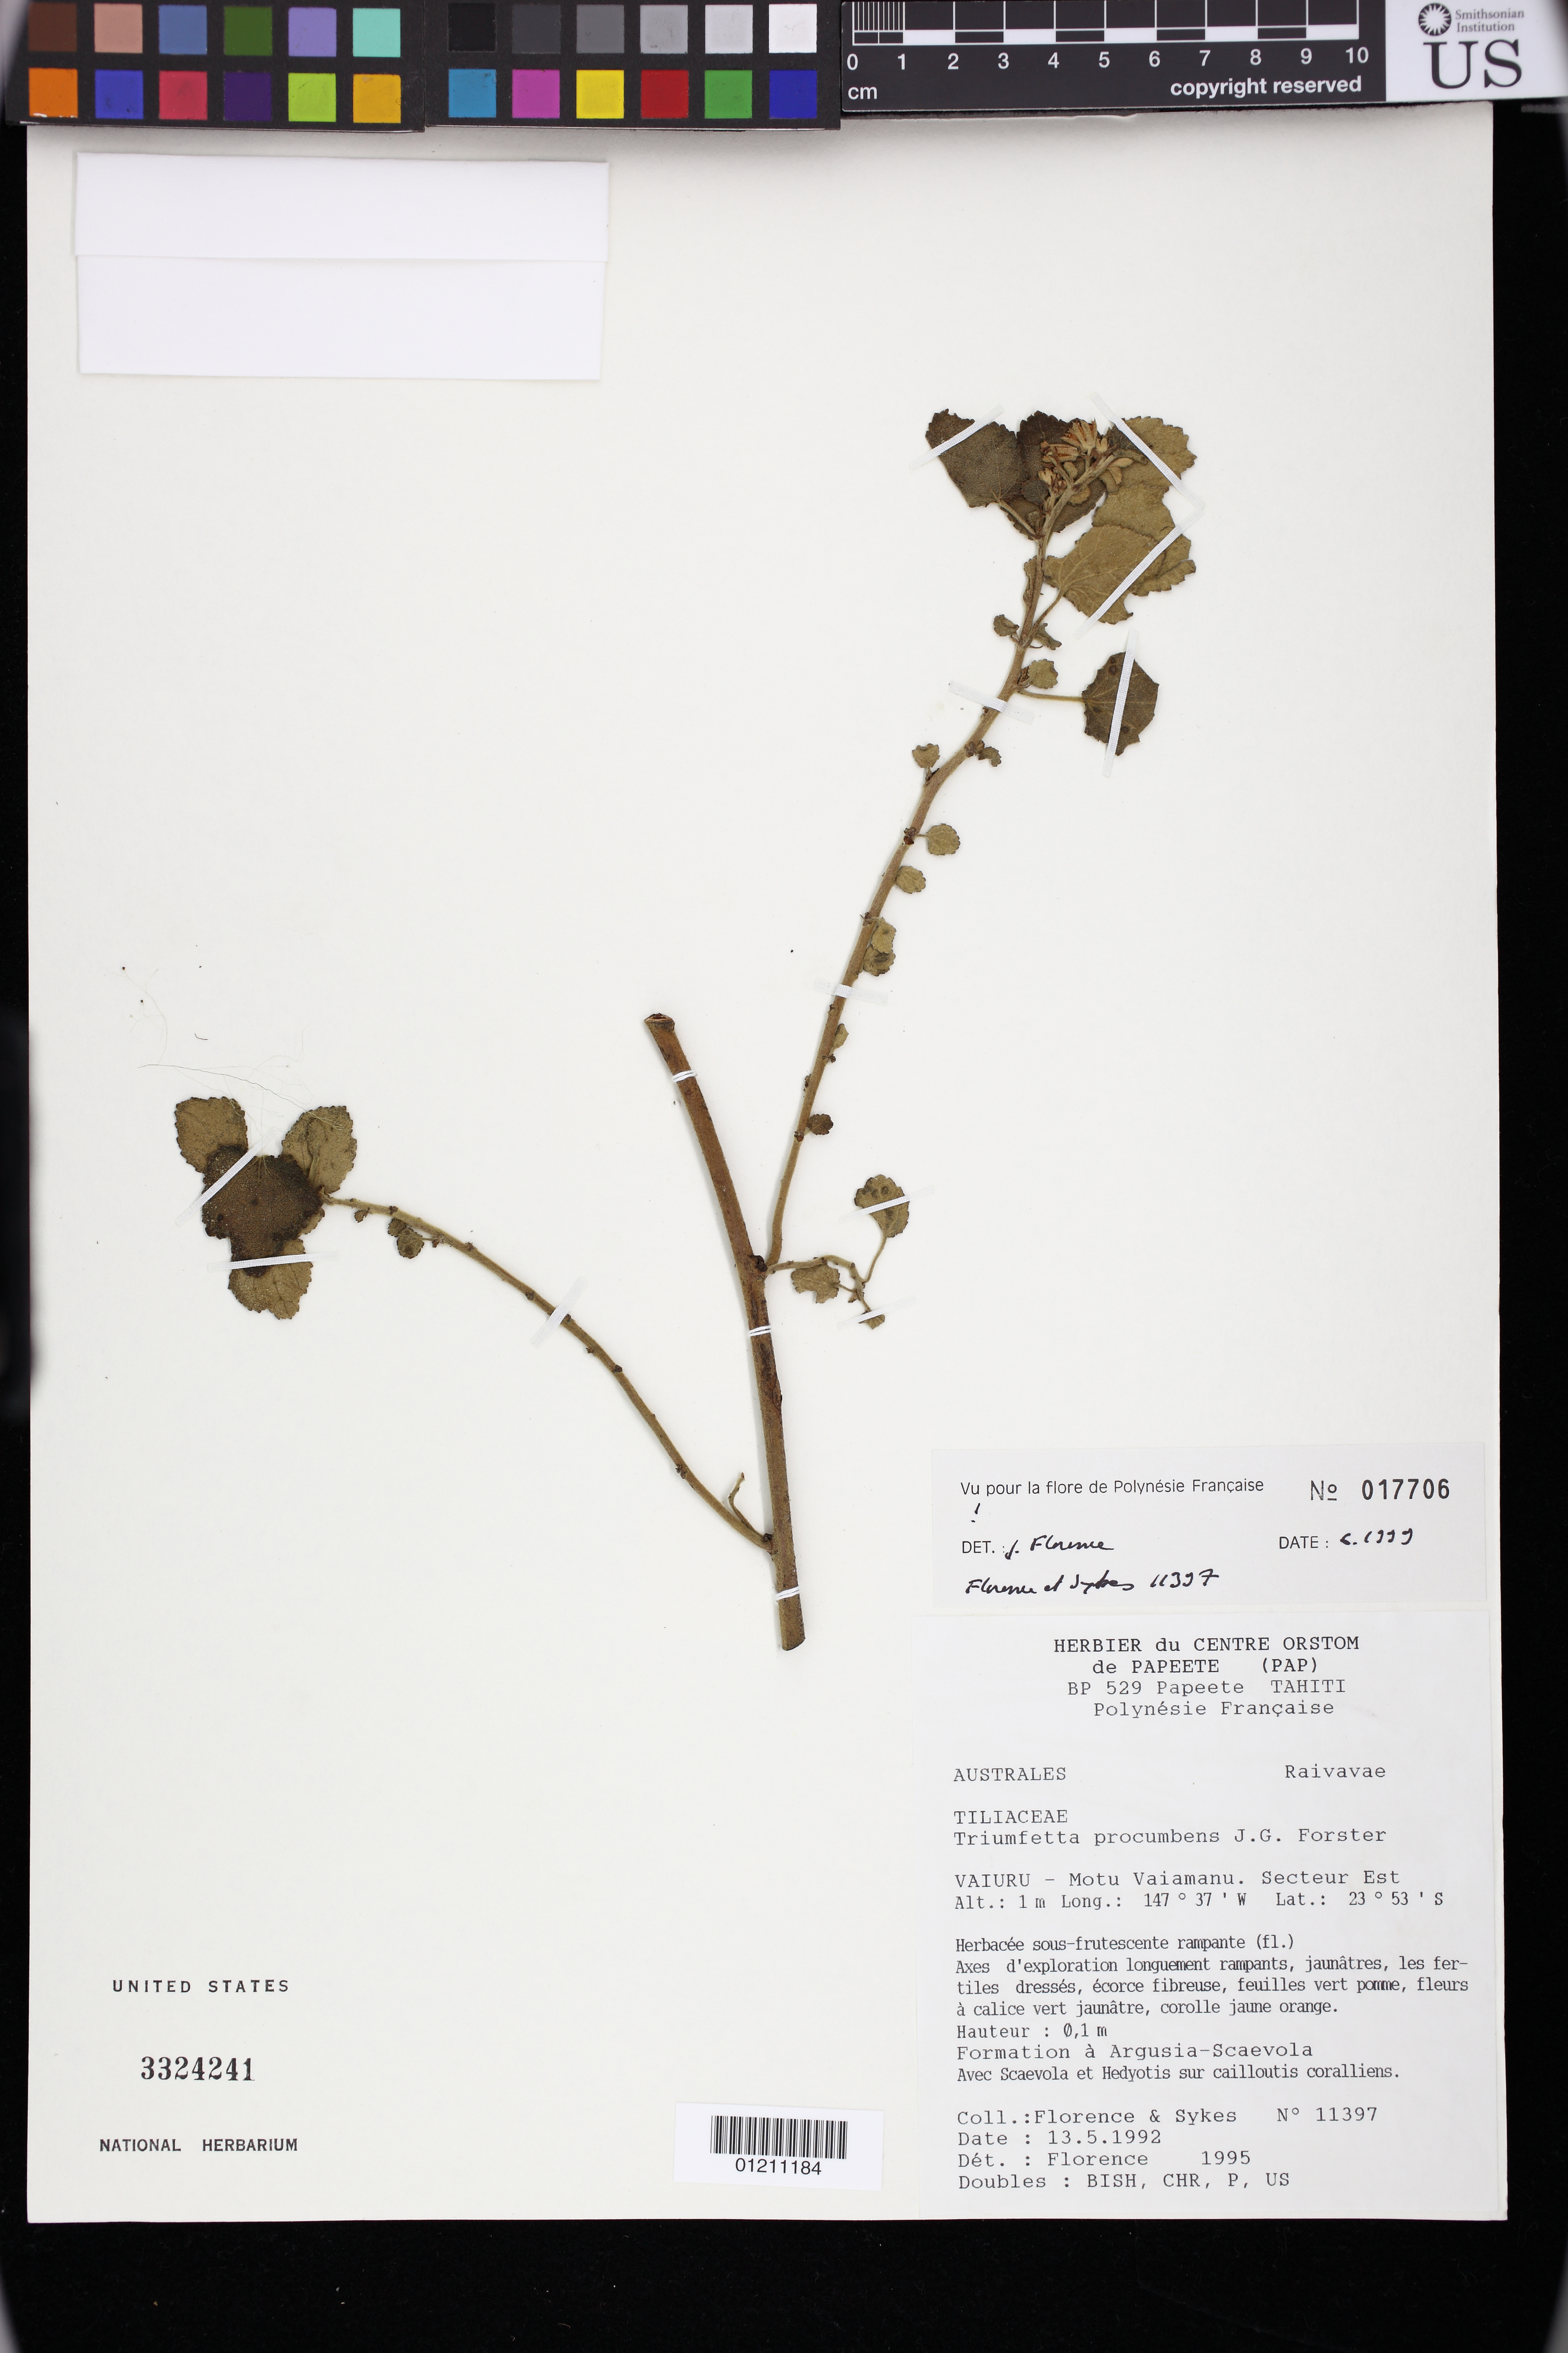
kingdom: Plantae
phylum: Tracheophyta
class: Magnoliopsida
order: Malvales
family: Malvaceae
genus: Triumfetta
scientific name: Triumfetta procumbens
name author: G. Forst.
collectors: J. Florence & Sykes, --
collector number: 11397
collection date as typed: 18 May 1992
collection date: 1992-05-18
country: French Polynesia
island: Raivavae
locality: Australes: Raivavae. Vaiuru - Muto Vaiamanu. Secteur Est.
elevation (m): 1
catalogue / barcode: US 3324241